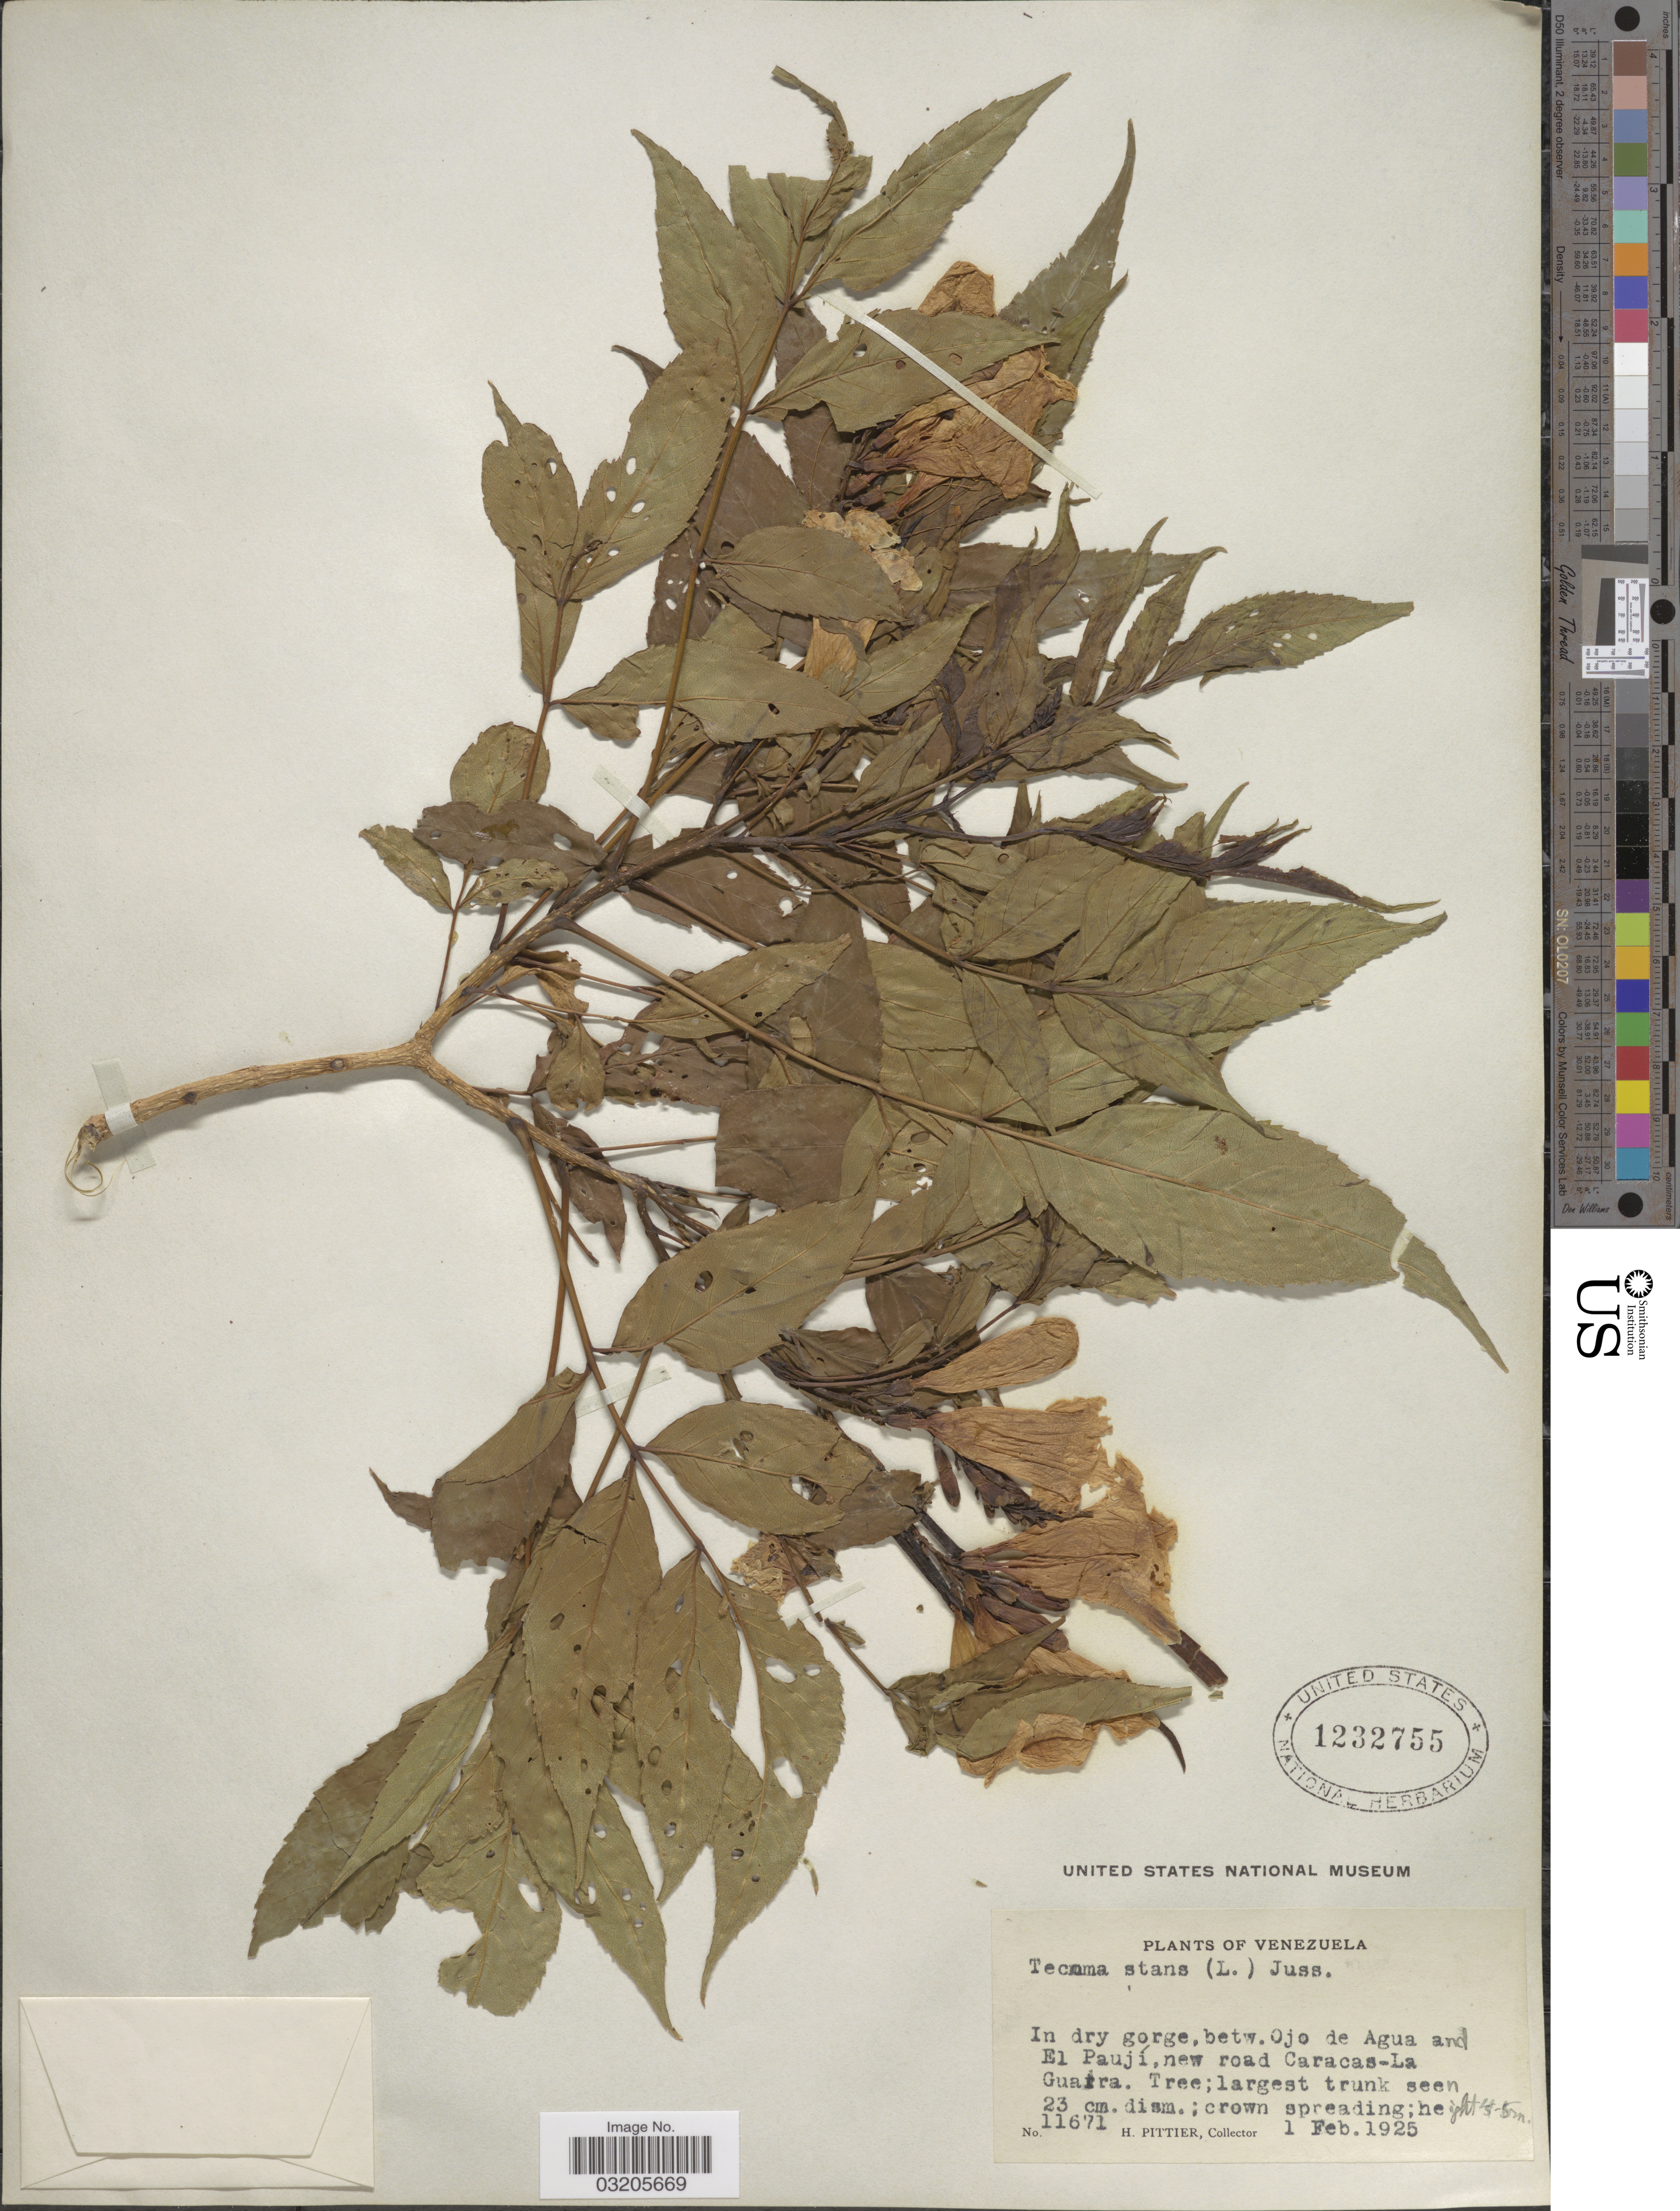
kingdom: Plantae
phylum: Tracheophyta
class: Magnoliopsida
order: Lamiales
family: Bignoniaceae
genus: Tecoma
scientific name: Tecoma stans var. stans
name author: (L.) Juss. ex Kunth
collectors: H. F. Pittier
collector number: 11671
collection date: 1925-02-01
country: Venezuela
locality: Betw. Ojo de Agua and El Paují, new road Caracas-La Guaira.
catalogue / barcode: US 1232755